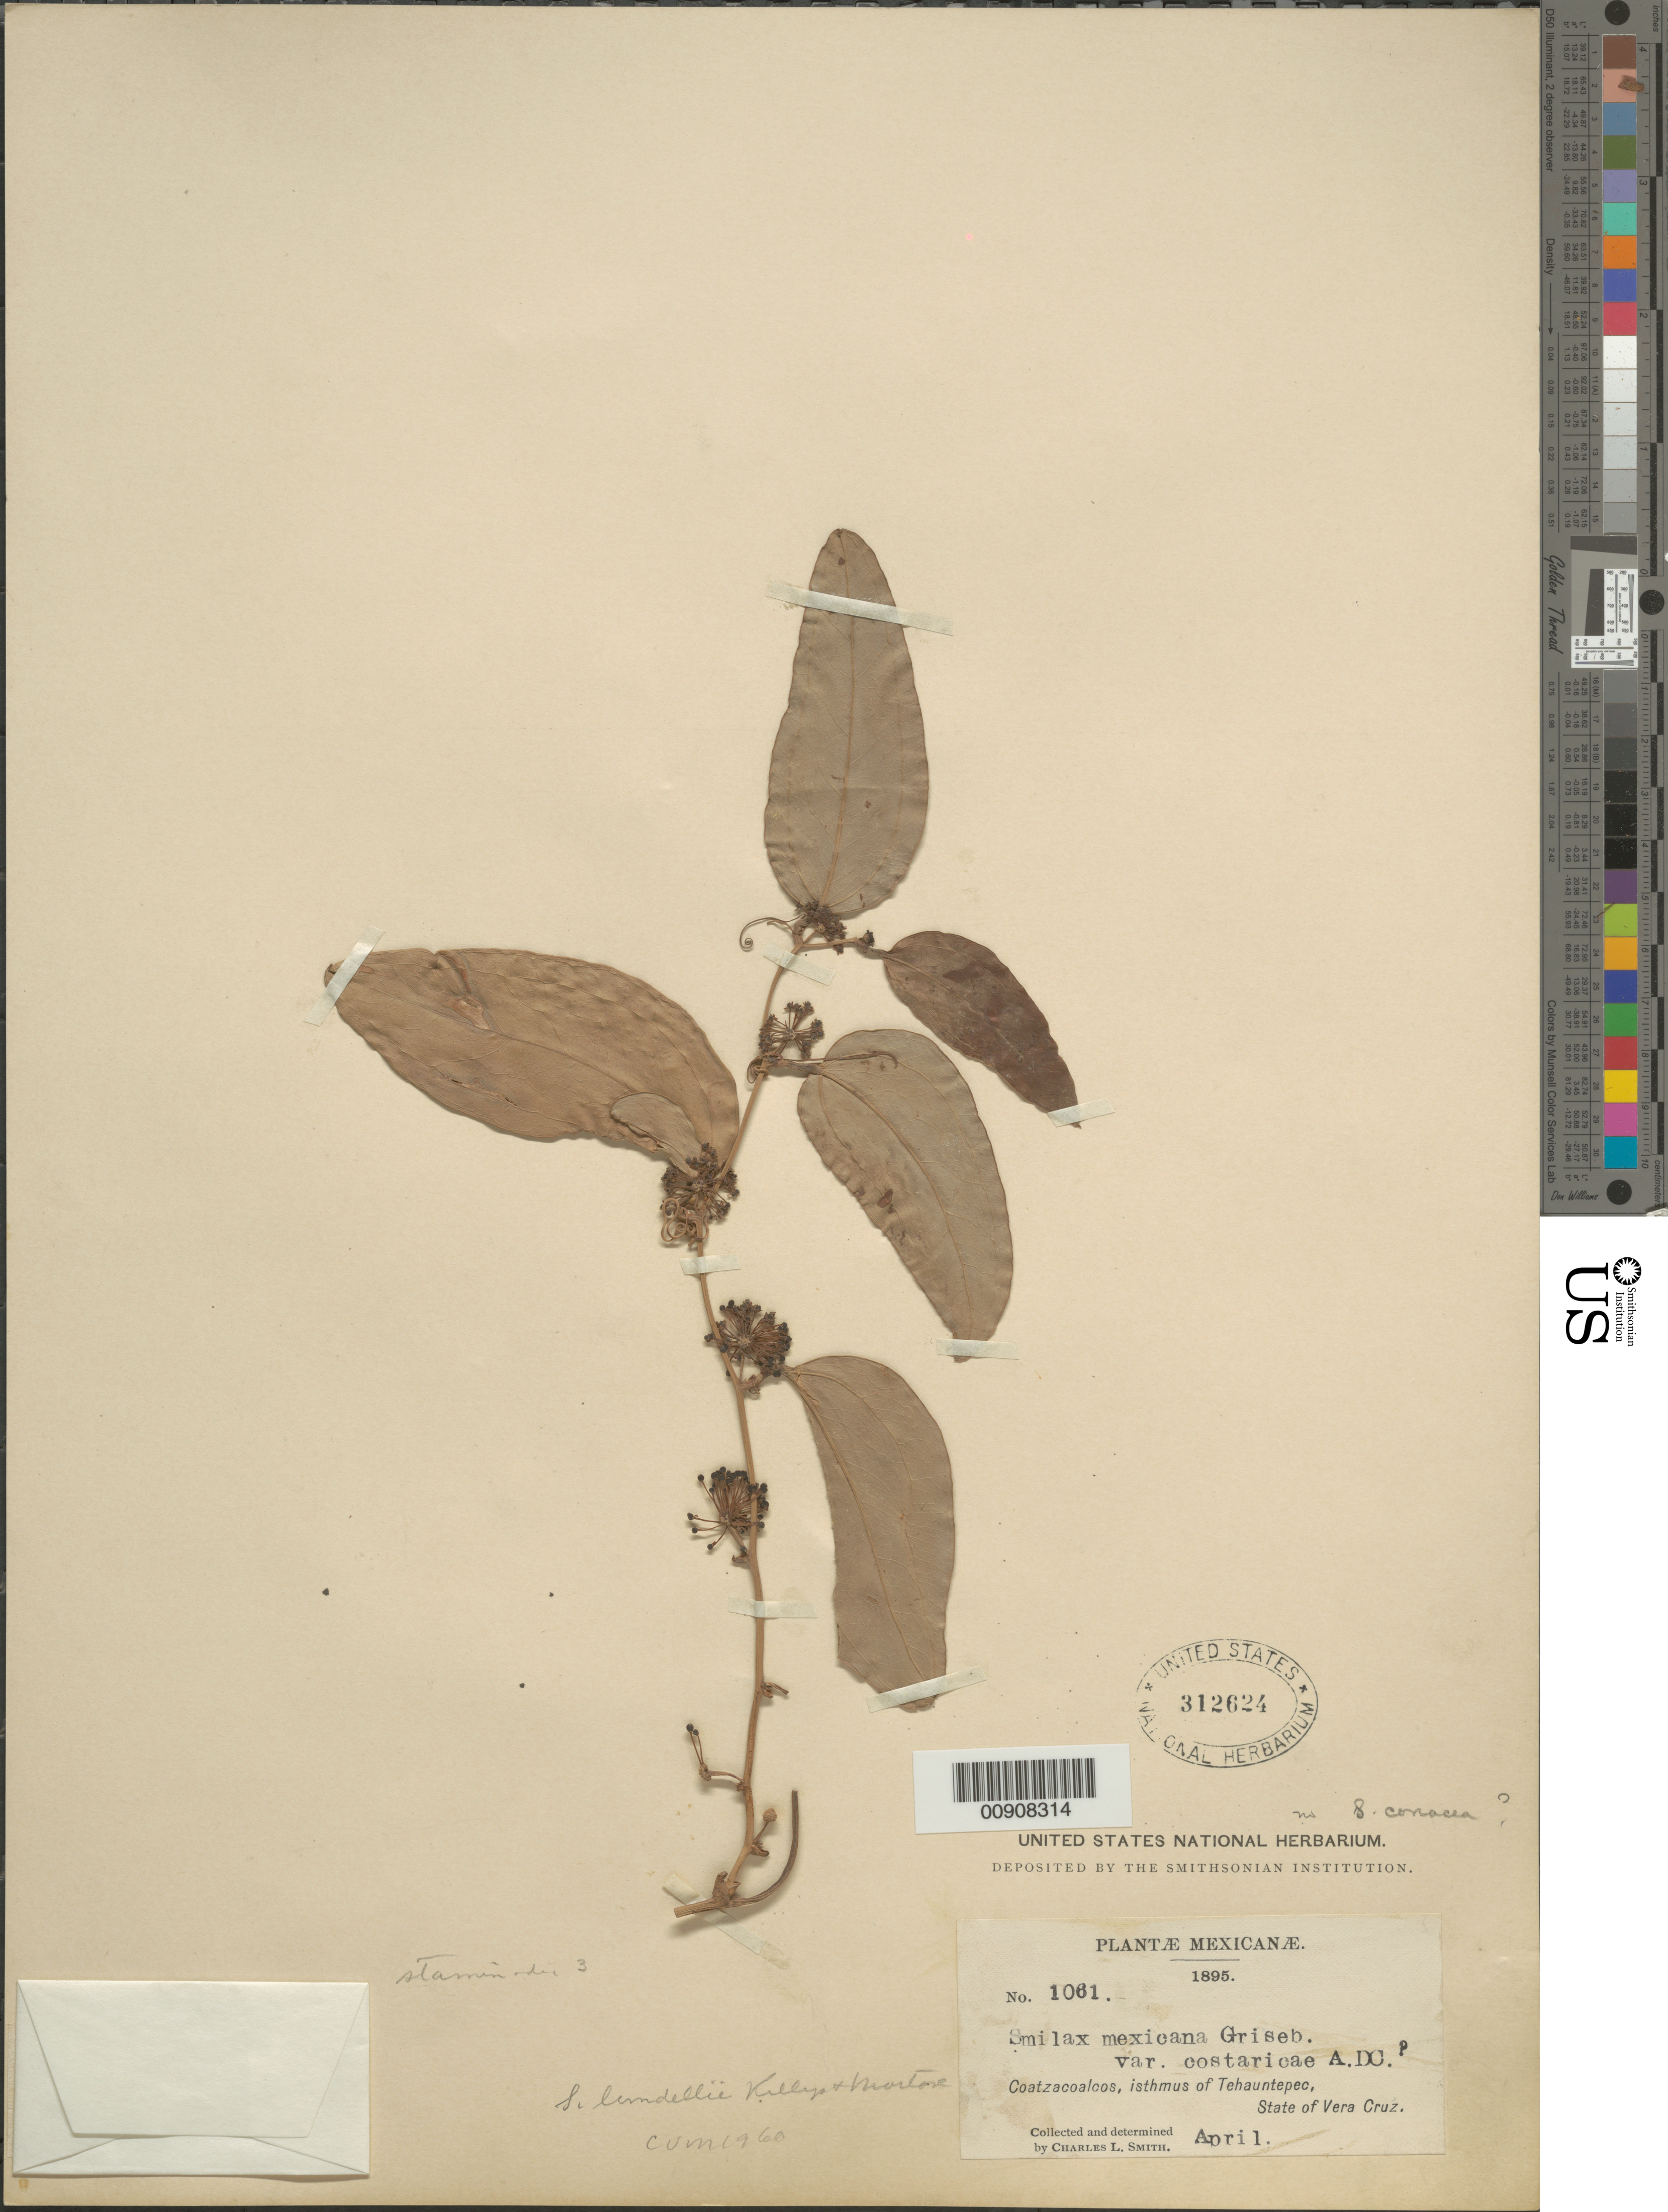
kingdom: Plantae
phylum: Tracheophyta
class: Liliopsida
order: Liliales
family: Smilacaceae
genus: Smilax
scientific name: Smilax lundellii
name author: Killip & C.V. Morton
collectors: C. L. Smith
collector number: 1061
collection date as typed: Apr 1895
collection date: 1895-04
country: Mexico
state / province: Veracruz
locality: Coatzacoalcos, Isthmus of Tehuantepec, State of Veracruz.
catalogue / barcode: US 312624